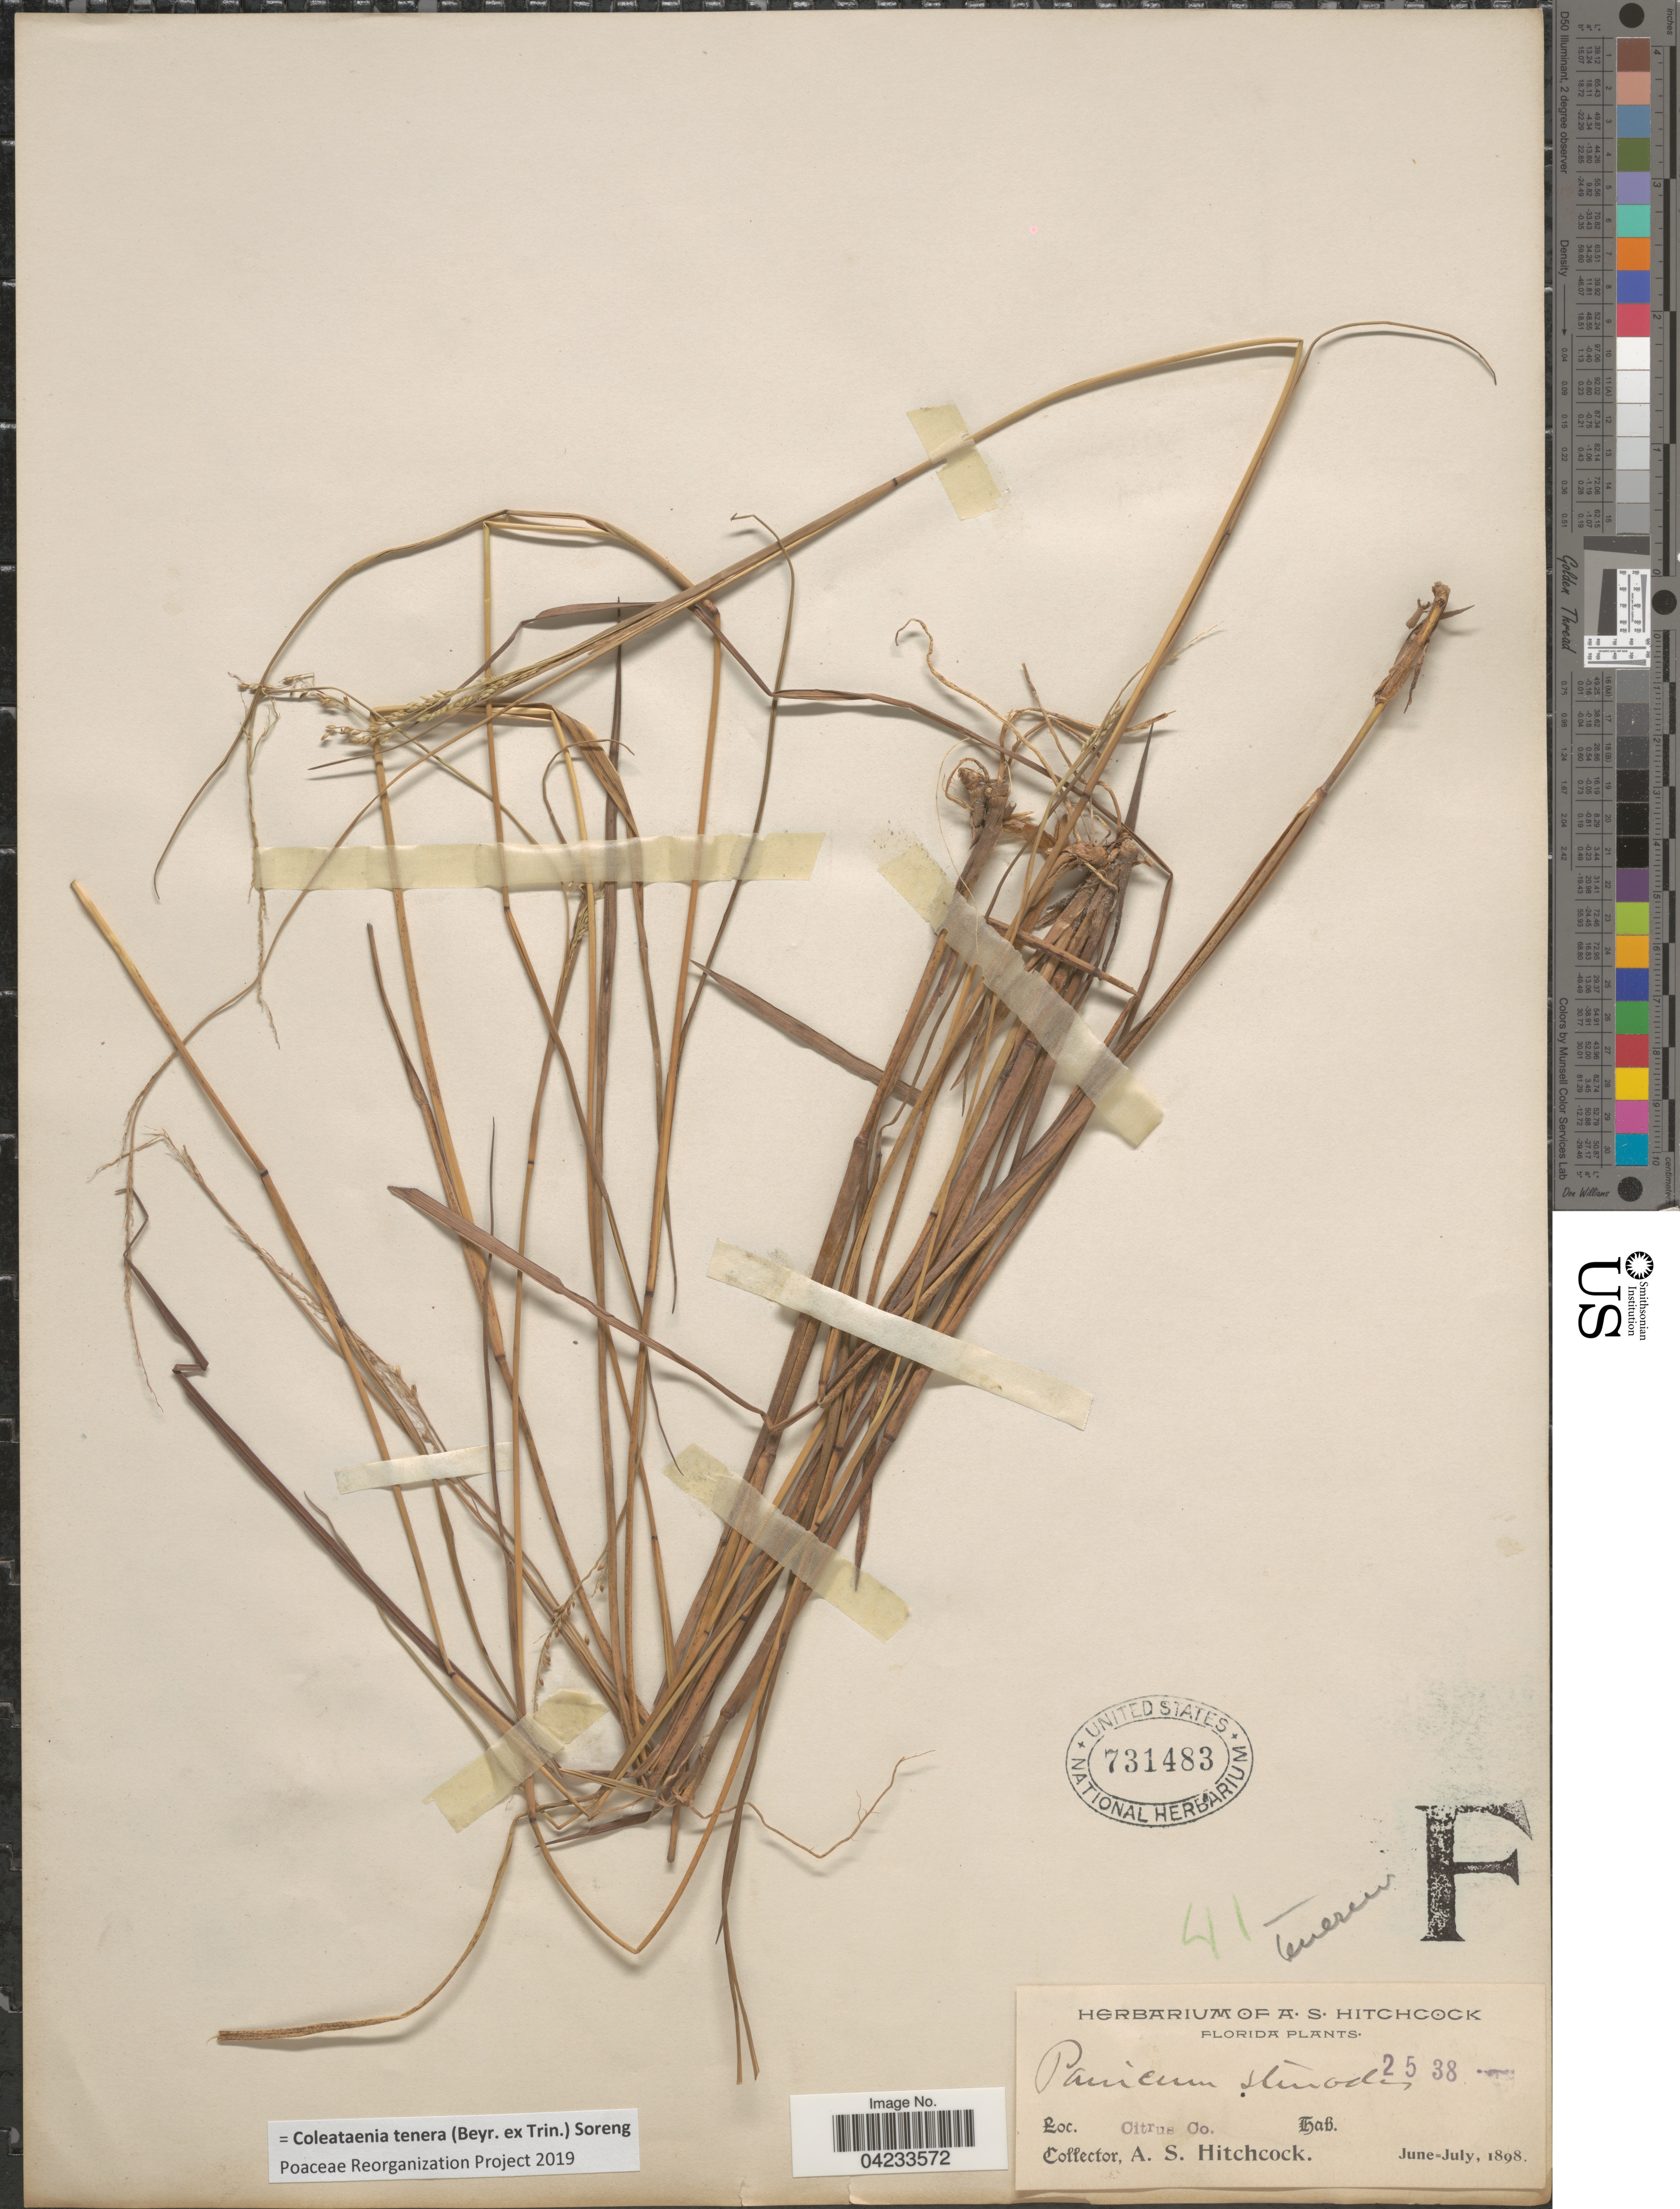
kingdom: Plantae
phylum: Tracheophyta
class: Liliopsida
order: Poales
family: Poaceae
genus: Coleataenia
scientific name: Coleataenia tenera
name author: (Beyr. ex Trin.) Soreng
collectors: A. S. Hitchcock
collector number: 2538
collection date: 1898-06/1898-07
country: United States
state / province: Florida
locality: Citrus Co.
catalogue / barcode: US 731483